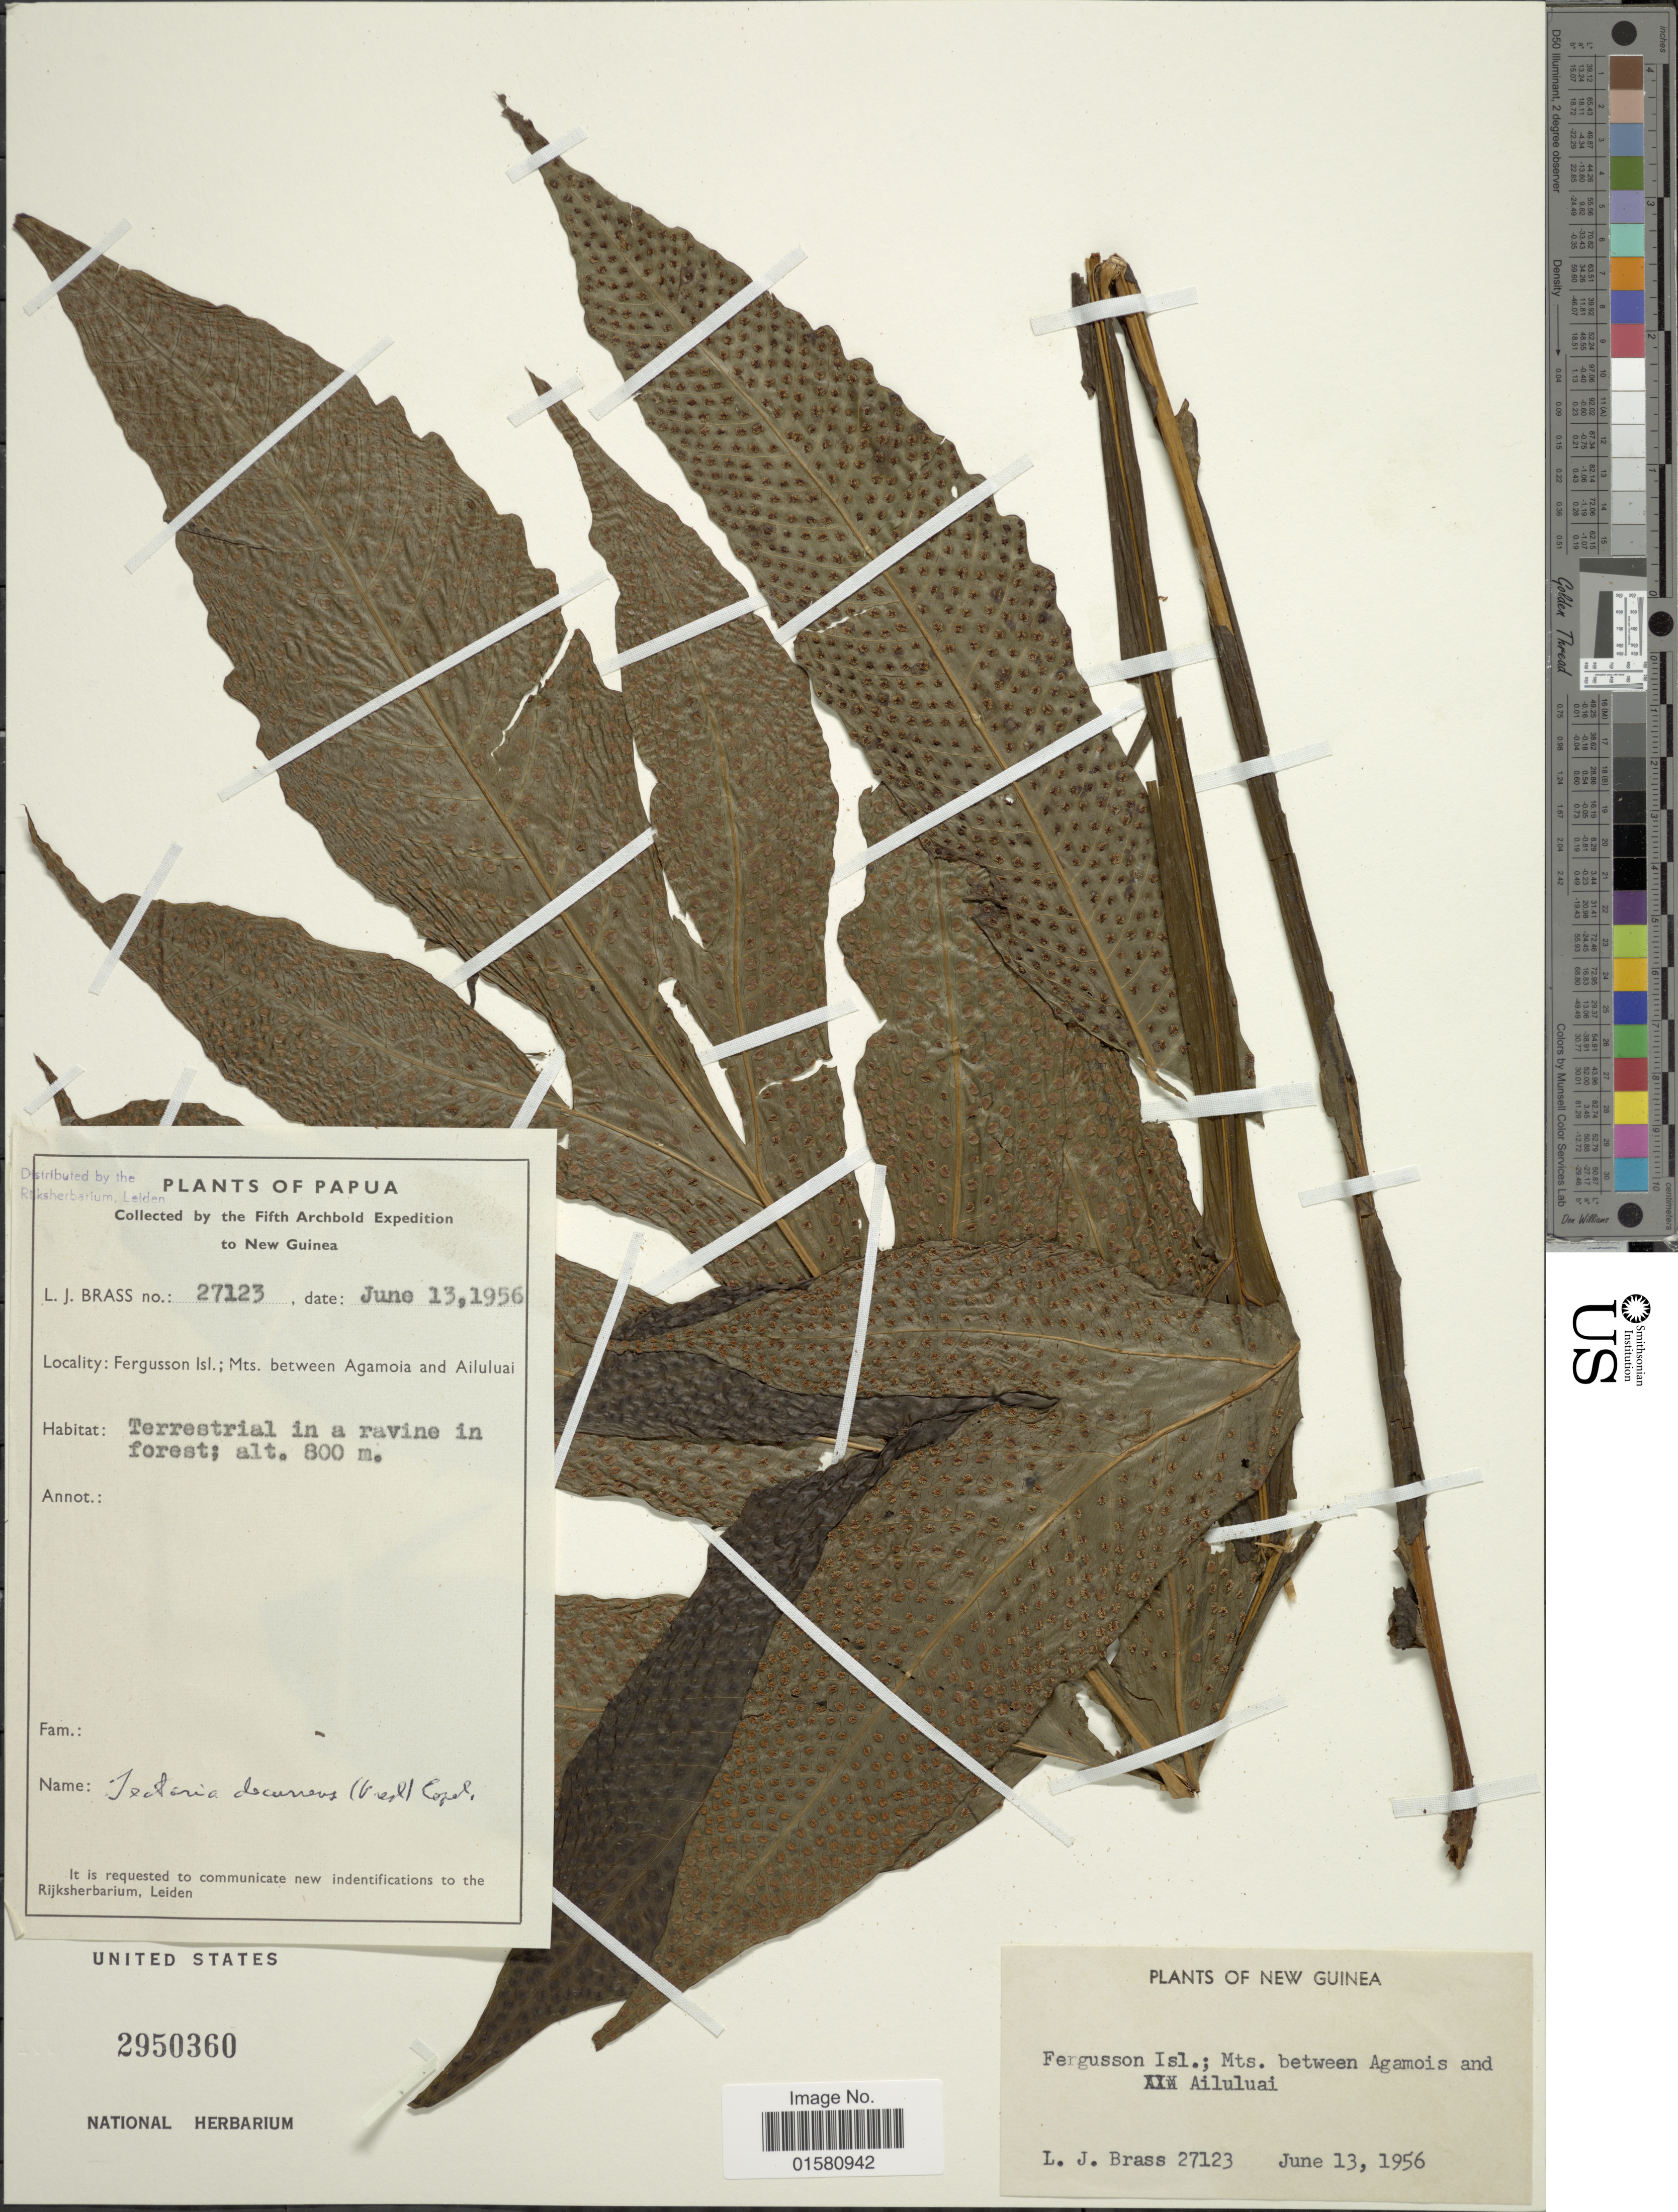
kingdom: Plantae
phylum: Tracheophyta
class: Polypodiopsida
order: Polypodiales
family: Tectariaceae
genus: Tectaria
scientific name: Tectaria decurrens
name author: (Presel.) Copel. in Elmer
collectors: L. J. Brass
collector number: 27123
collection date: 1956-06-13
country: Papua New Guinea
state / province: Milne Bay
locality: Fergusson Isl.: Mts. between Agamoia and Ailuluai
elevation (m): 800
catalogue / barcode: US 2950360